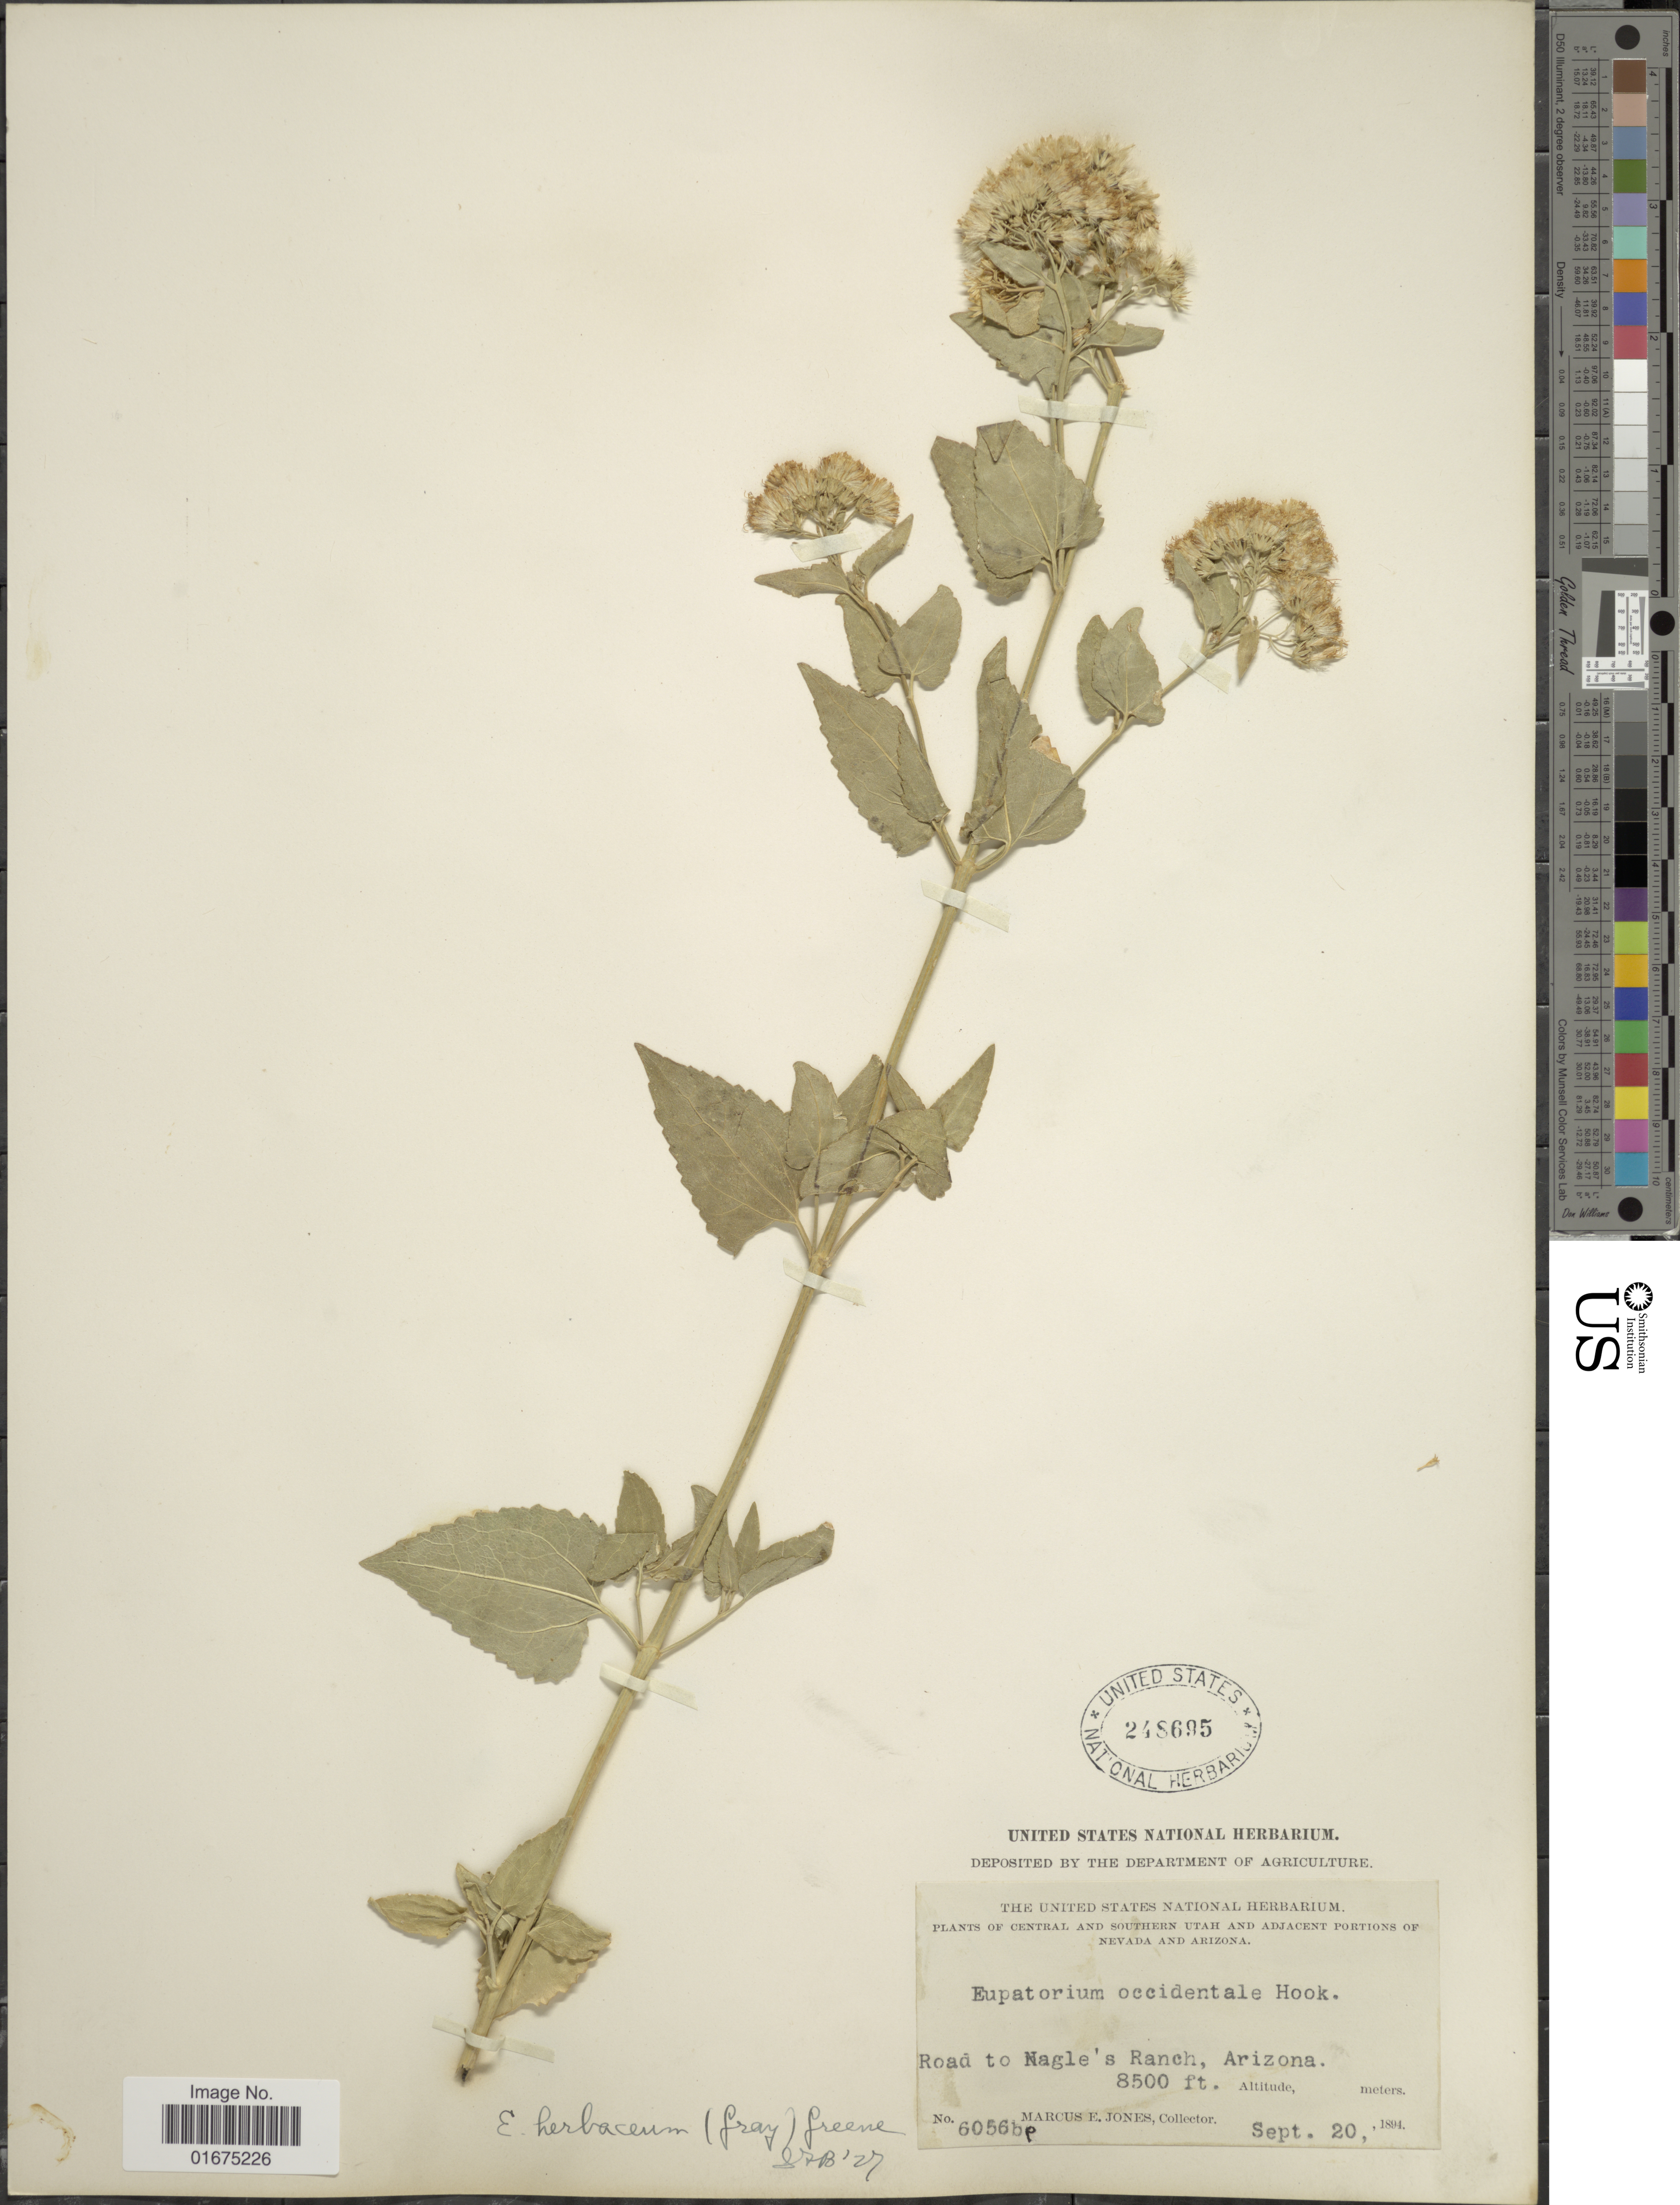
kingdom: Plantae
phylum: Tracheophyta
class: Magnoliopsida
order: Asterales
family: Asteraceae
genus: Ageratina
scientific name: Ageratina herbacea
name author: (A. Gray) R.M. King & H. Rob.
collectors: M. E. Jones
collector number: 6056be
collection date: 1894-09-20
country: United States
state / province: Arizona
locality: Central and Southern Utah and Adjacent Portions of Nevada and Arizona, Road to Nagle's Ranch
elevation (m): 2591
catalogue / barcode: US 248695